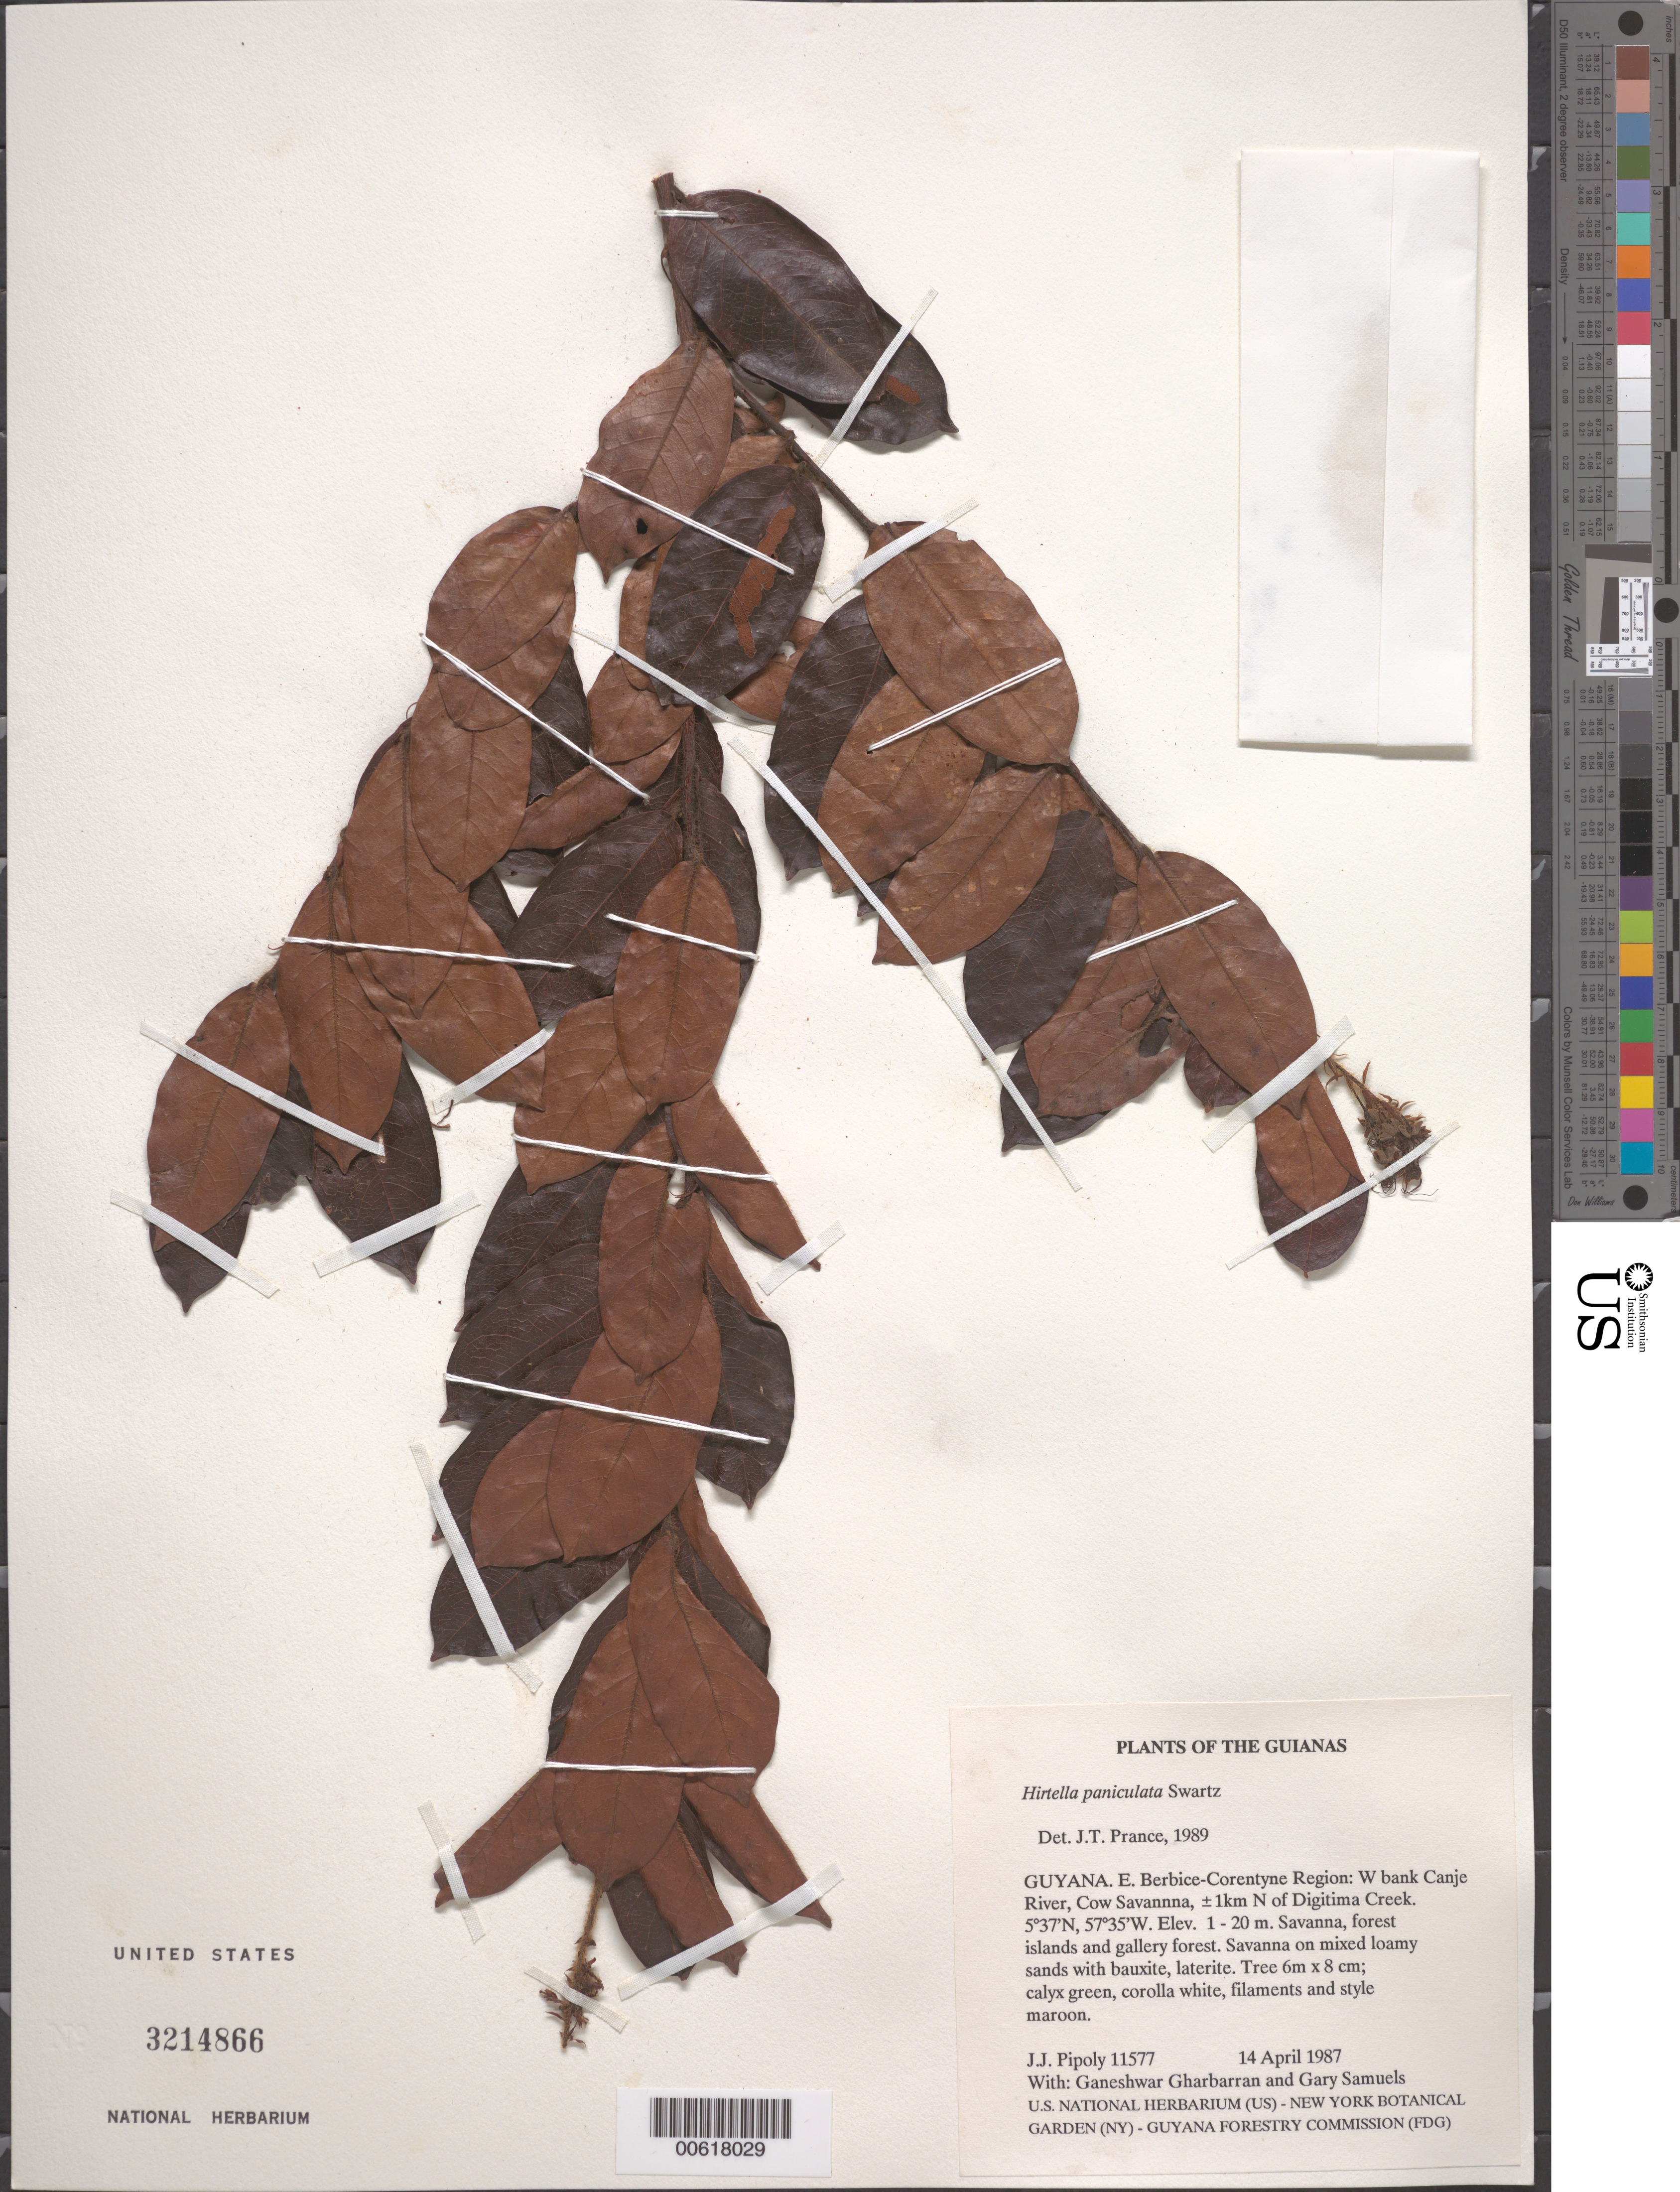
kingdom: Plantae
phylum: Tracheophyta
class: Magnoliopsida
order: Malpighiales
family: Chrysobalanaceae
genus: Hirtella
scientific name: Hirtella paniculata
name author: Sw.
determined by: Prance, G. T.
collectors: J. J. Pipoly, G. Gharbarran & G. Samuels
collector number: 11577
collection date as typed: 14 April 1987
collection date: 1987-04-14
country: Guyana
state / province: E. Berbice-Corentyne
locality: W bank Canje River, Cow Savanna, ±1km N of Digitima Creek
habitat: Savanna, forest islands and gallery forest. Savanna on mixed loamy sands with bauxite, laterite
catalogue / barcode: US 3214866